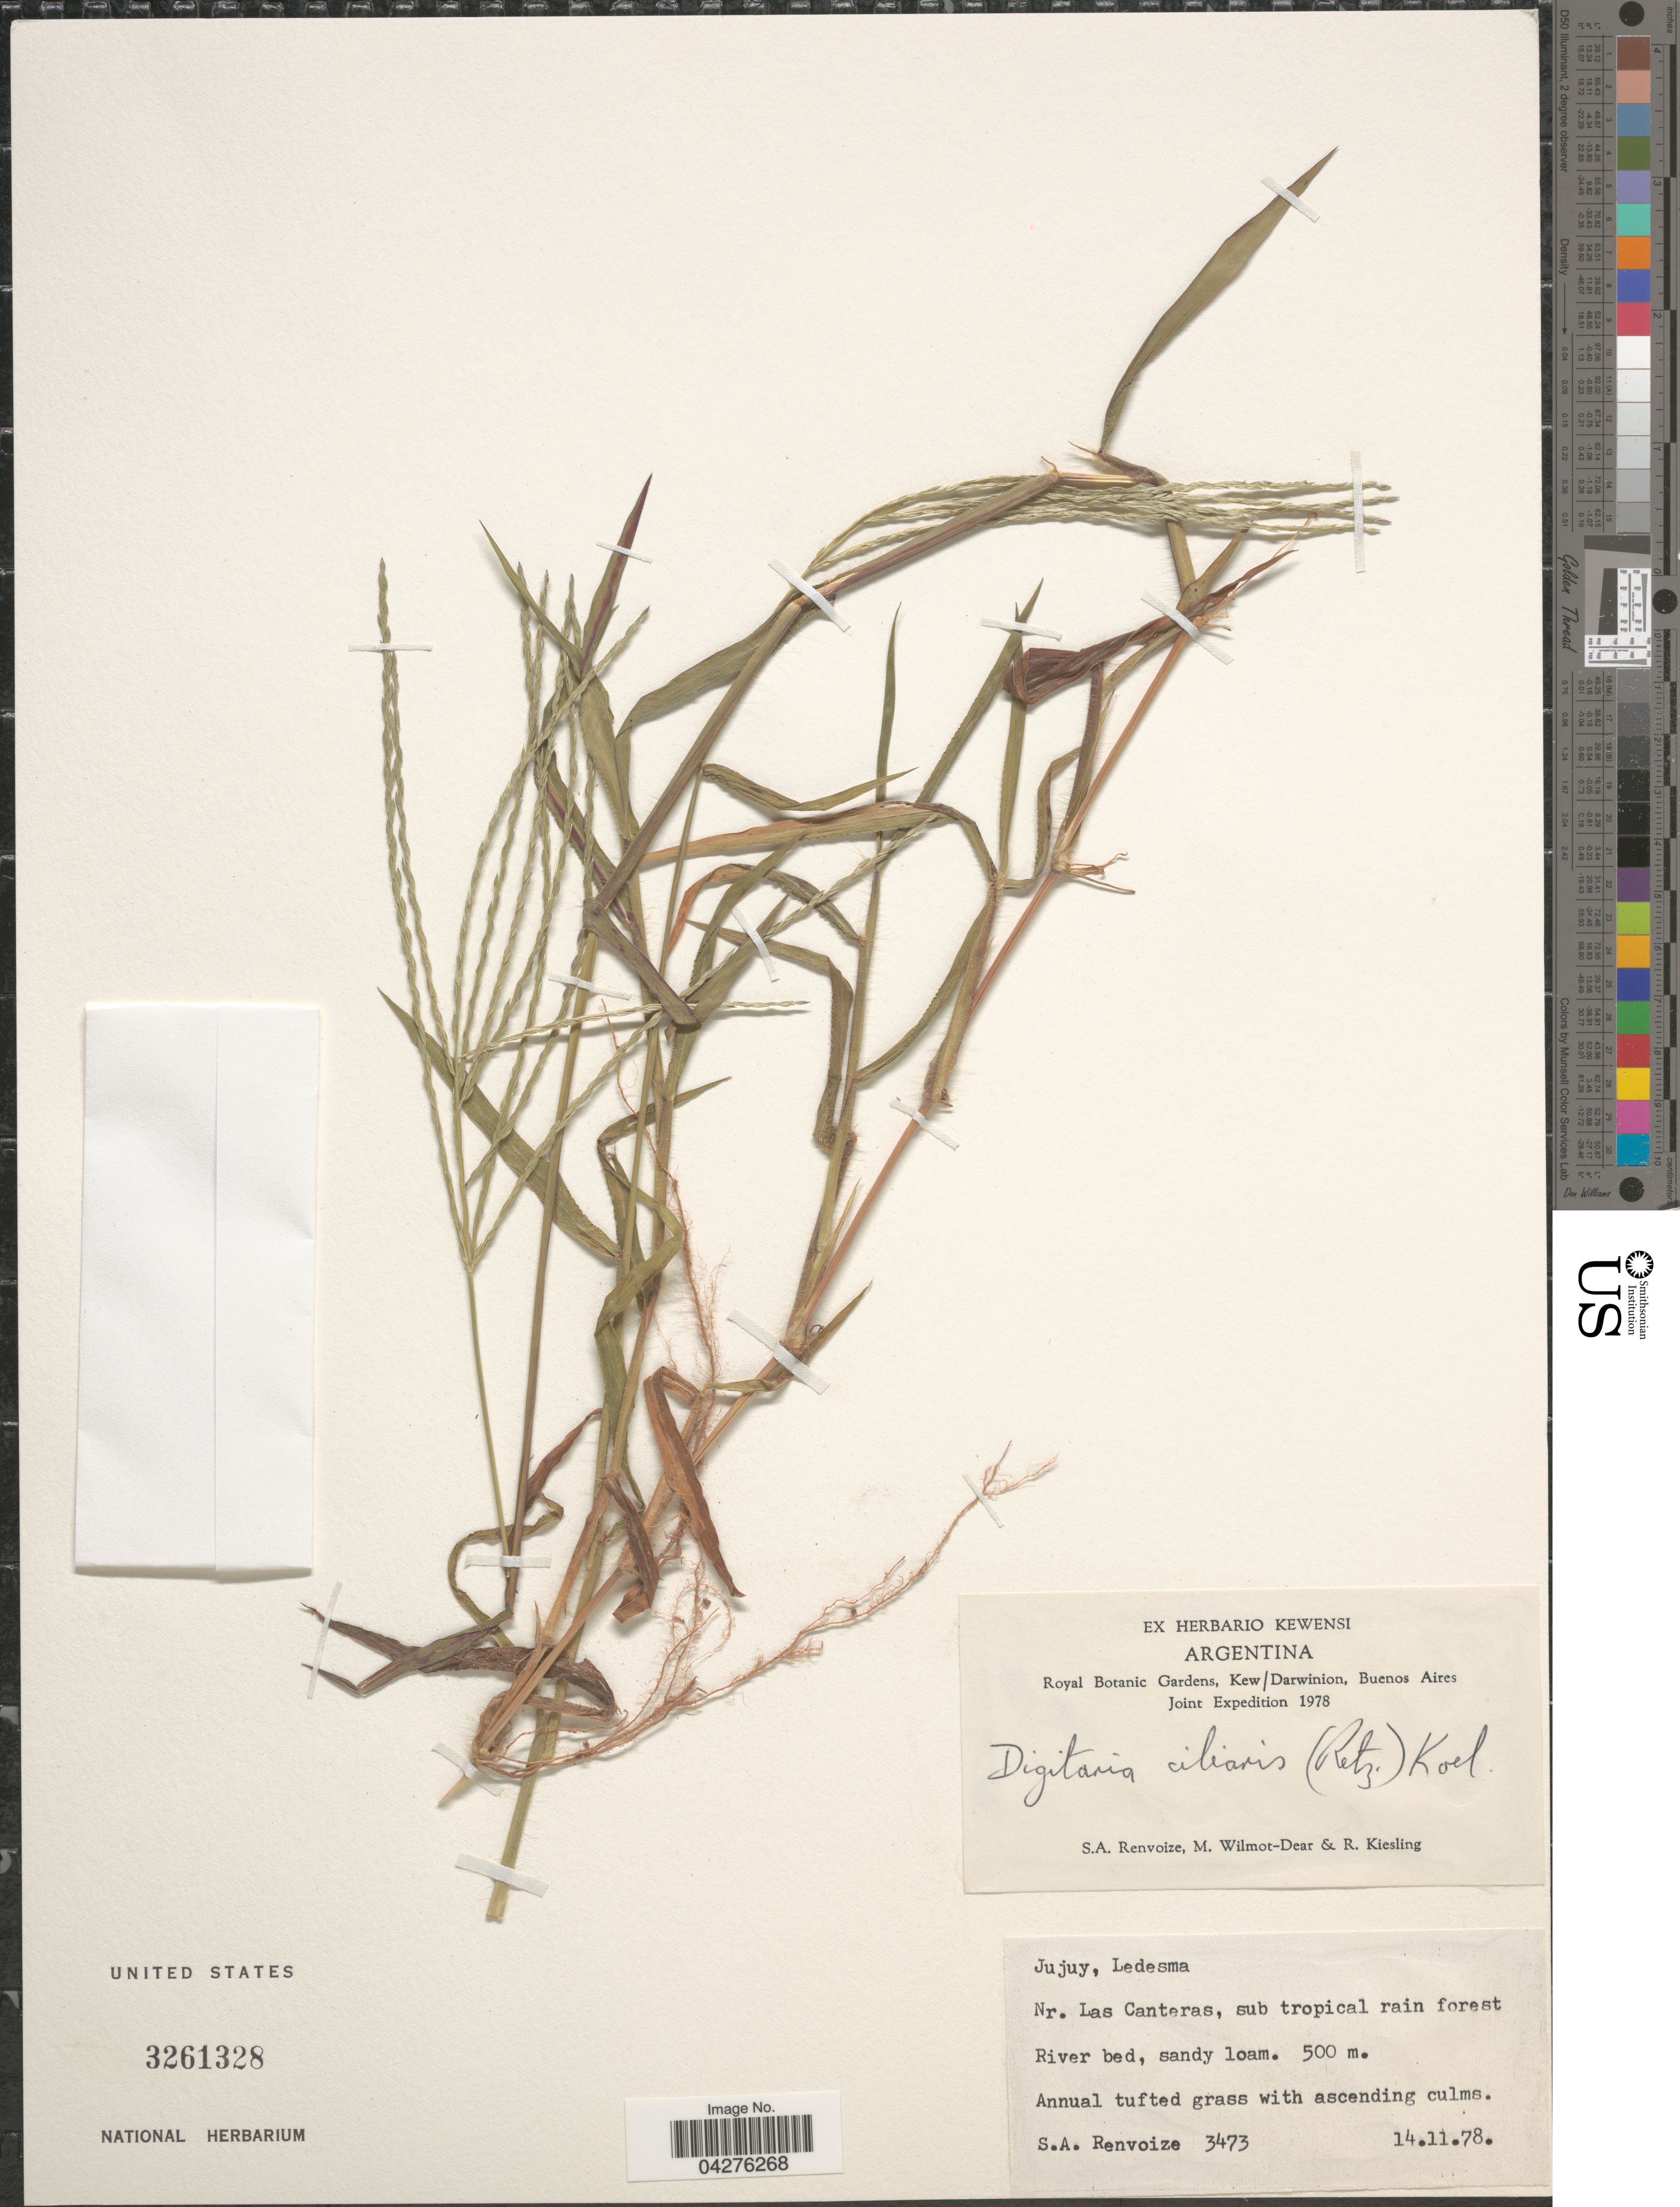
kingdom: Plantae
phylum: Tracheophyta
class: Liliopsida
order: Poales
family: Poaceae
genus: Digitaria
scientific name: Digitaria ciliaris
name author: (Retz.) Koeler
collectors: S. A. Renvoize, M. Wilmot-Dear & R. Kiesling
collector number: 3473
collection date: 1978-11-14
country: Argentina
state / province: Jujuy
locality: Royal Botanic Gardens, Kew/Darwinion, Buenos Aires Joint Expedition 1978. Ledesma. Nr. Las Canteras, sub tropical rain forest.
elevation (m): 500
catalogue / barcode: US 3261328